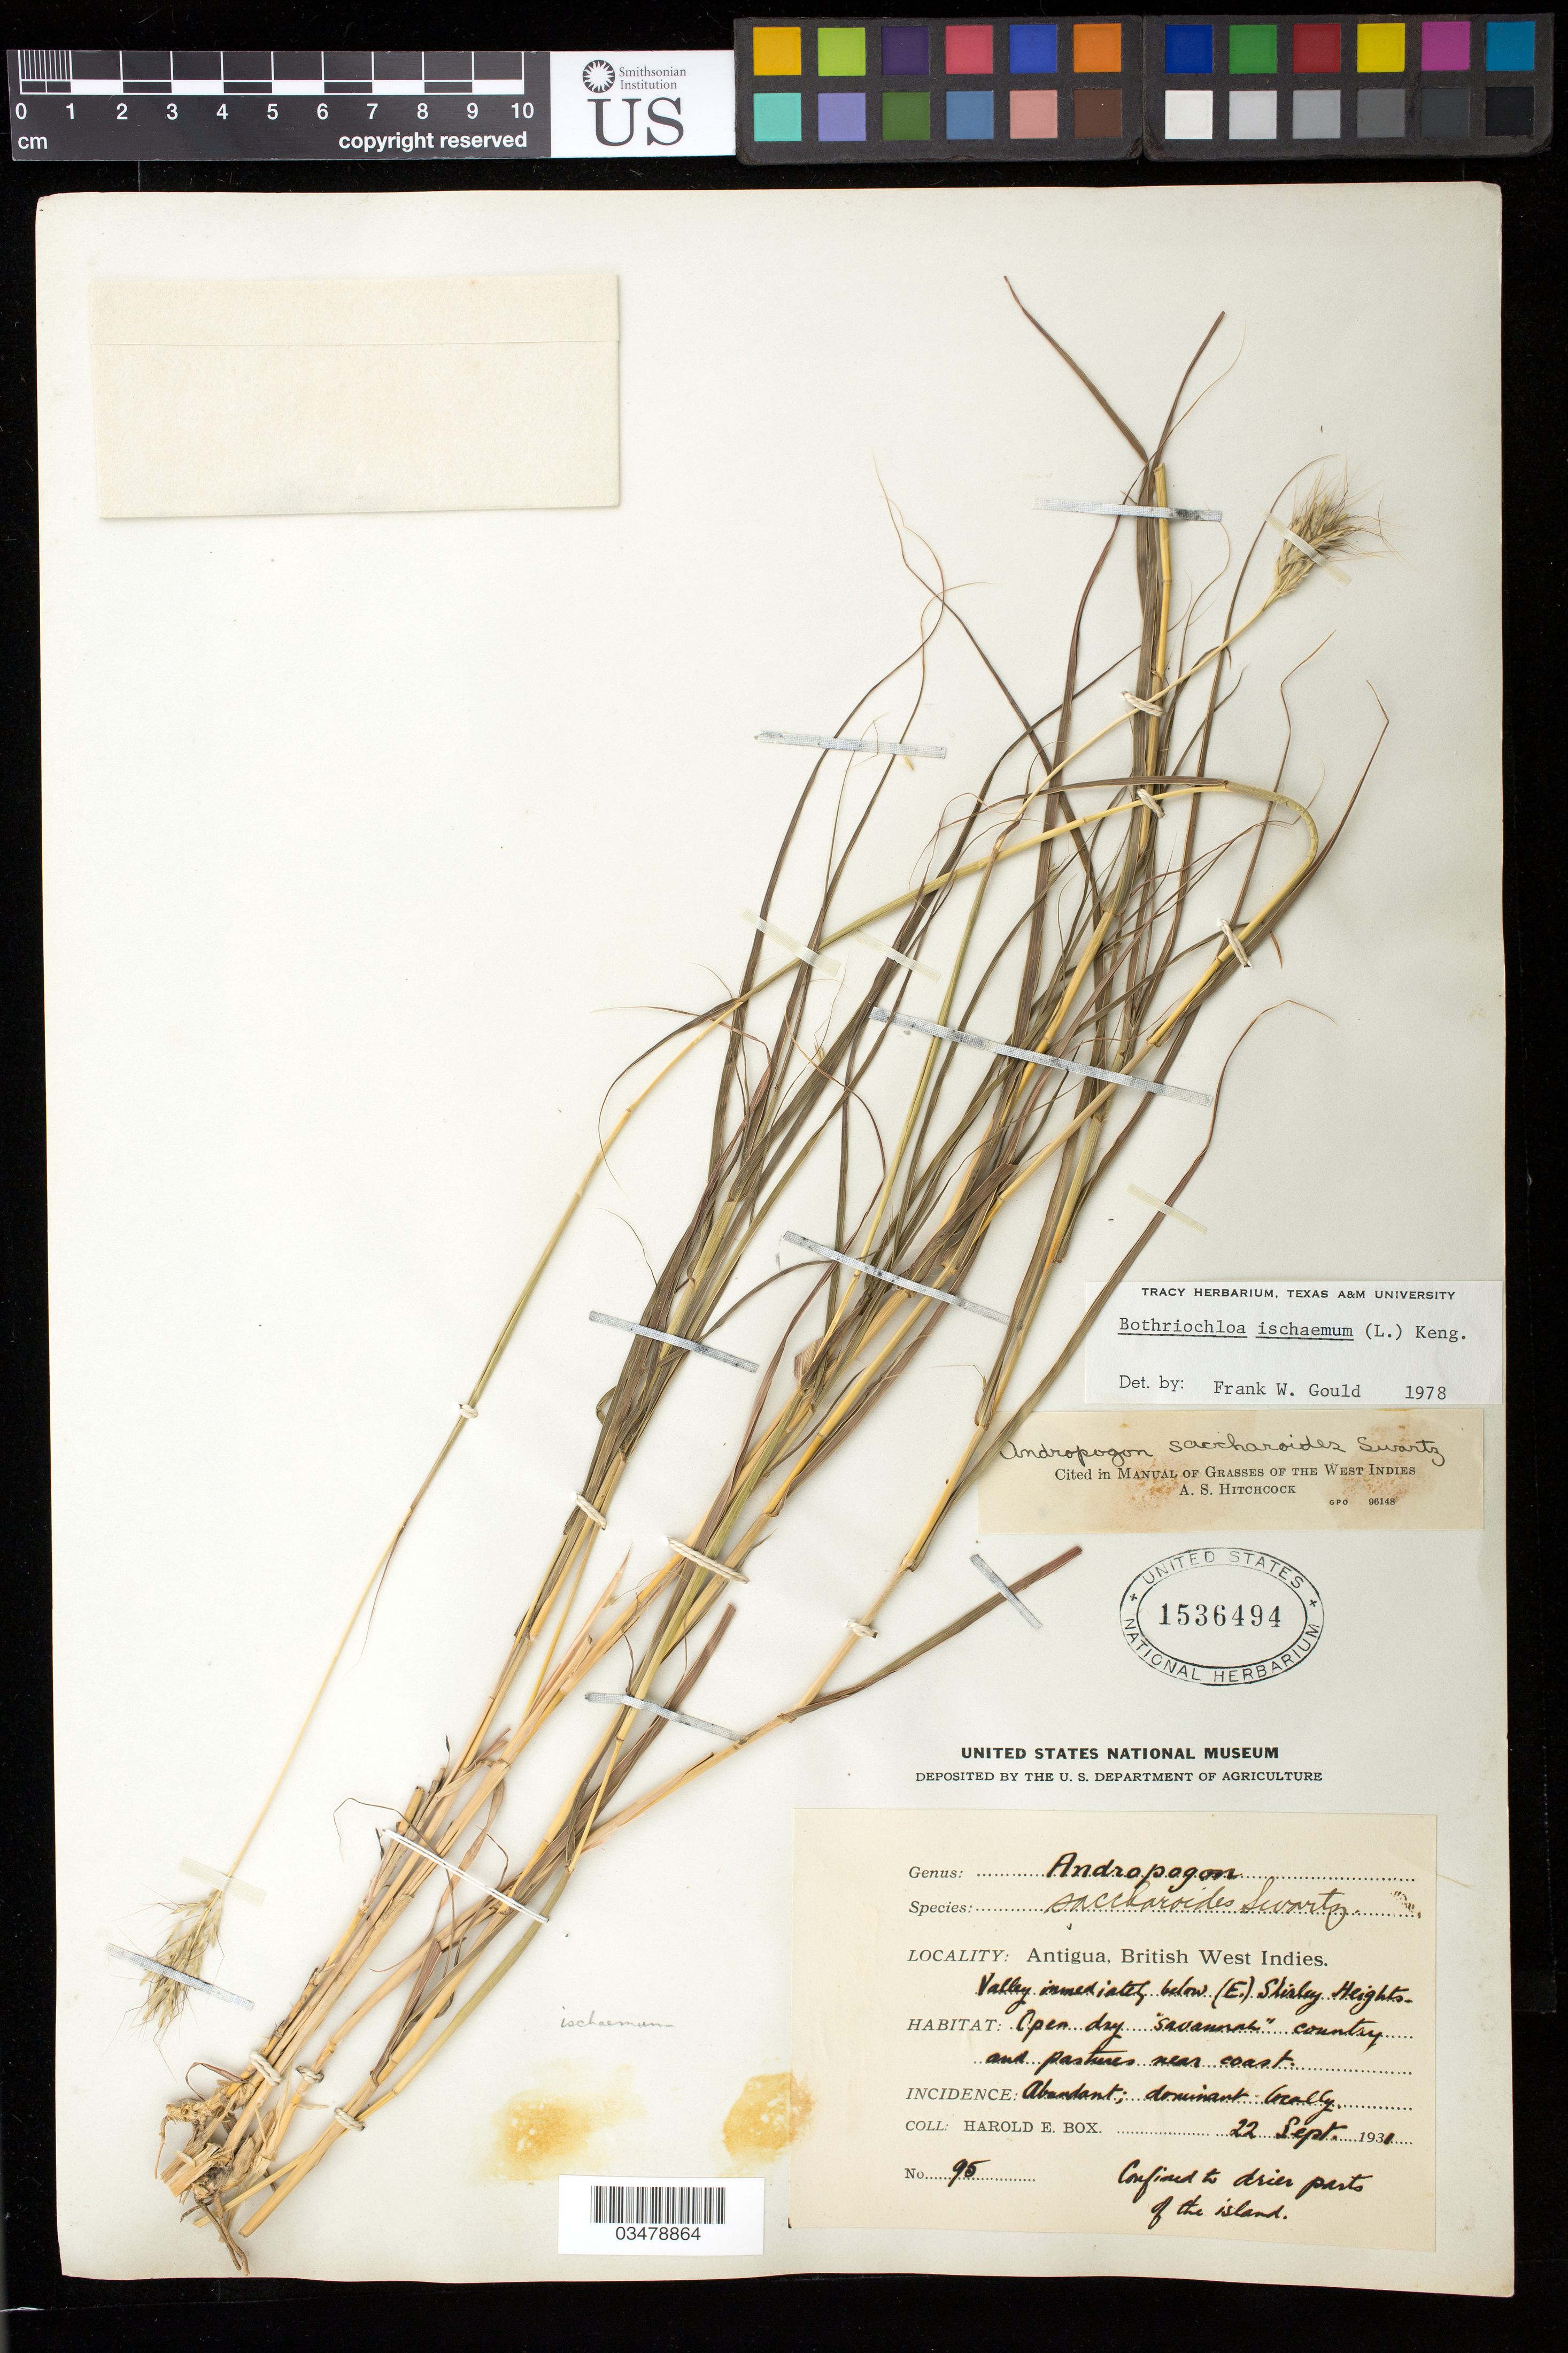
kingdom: Plantae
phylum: Tracheophyta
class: Liliopsida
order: Poales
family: Poaceae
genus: Bothriochloa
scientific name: Bothriochloa ischaemum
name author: (L.) Keng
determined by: Gould, F. W.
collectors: H. E. Box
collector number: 95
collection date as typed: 22 Sep 1931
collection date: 1931-09-22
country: Antigua and Barbuda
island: Antigua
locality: East slopes of "the Ridge", Shirley Mts.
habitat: Open dry savanna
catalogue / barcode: US 1536494